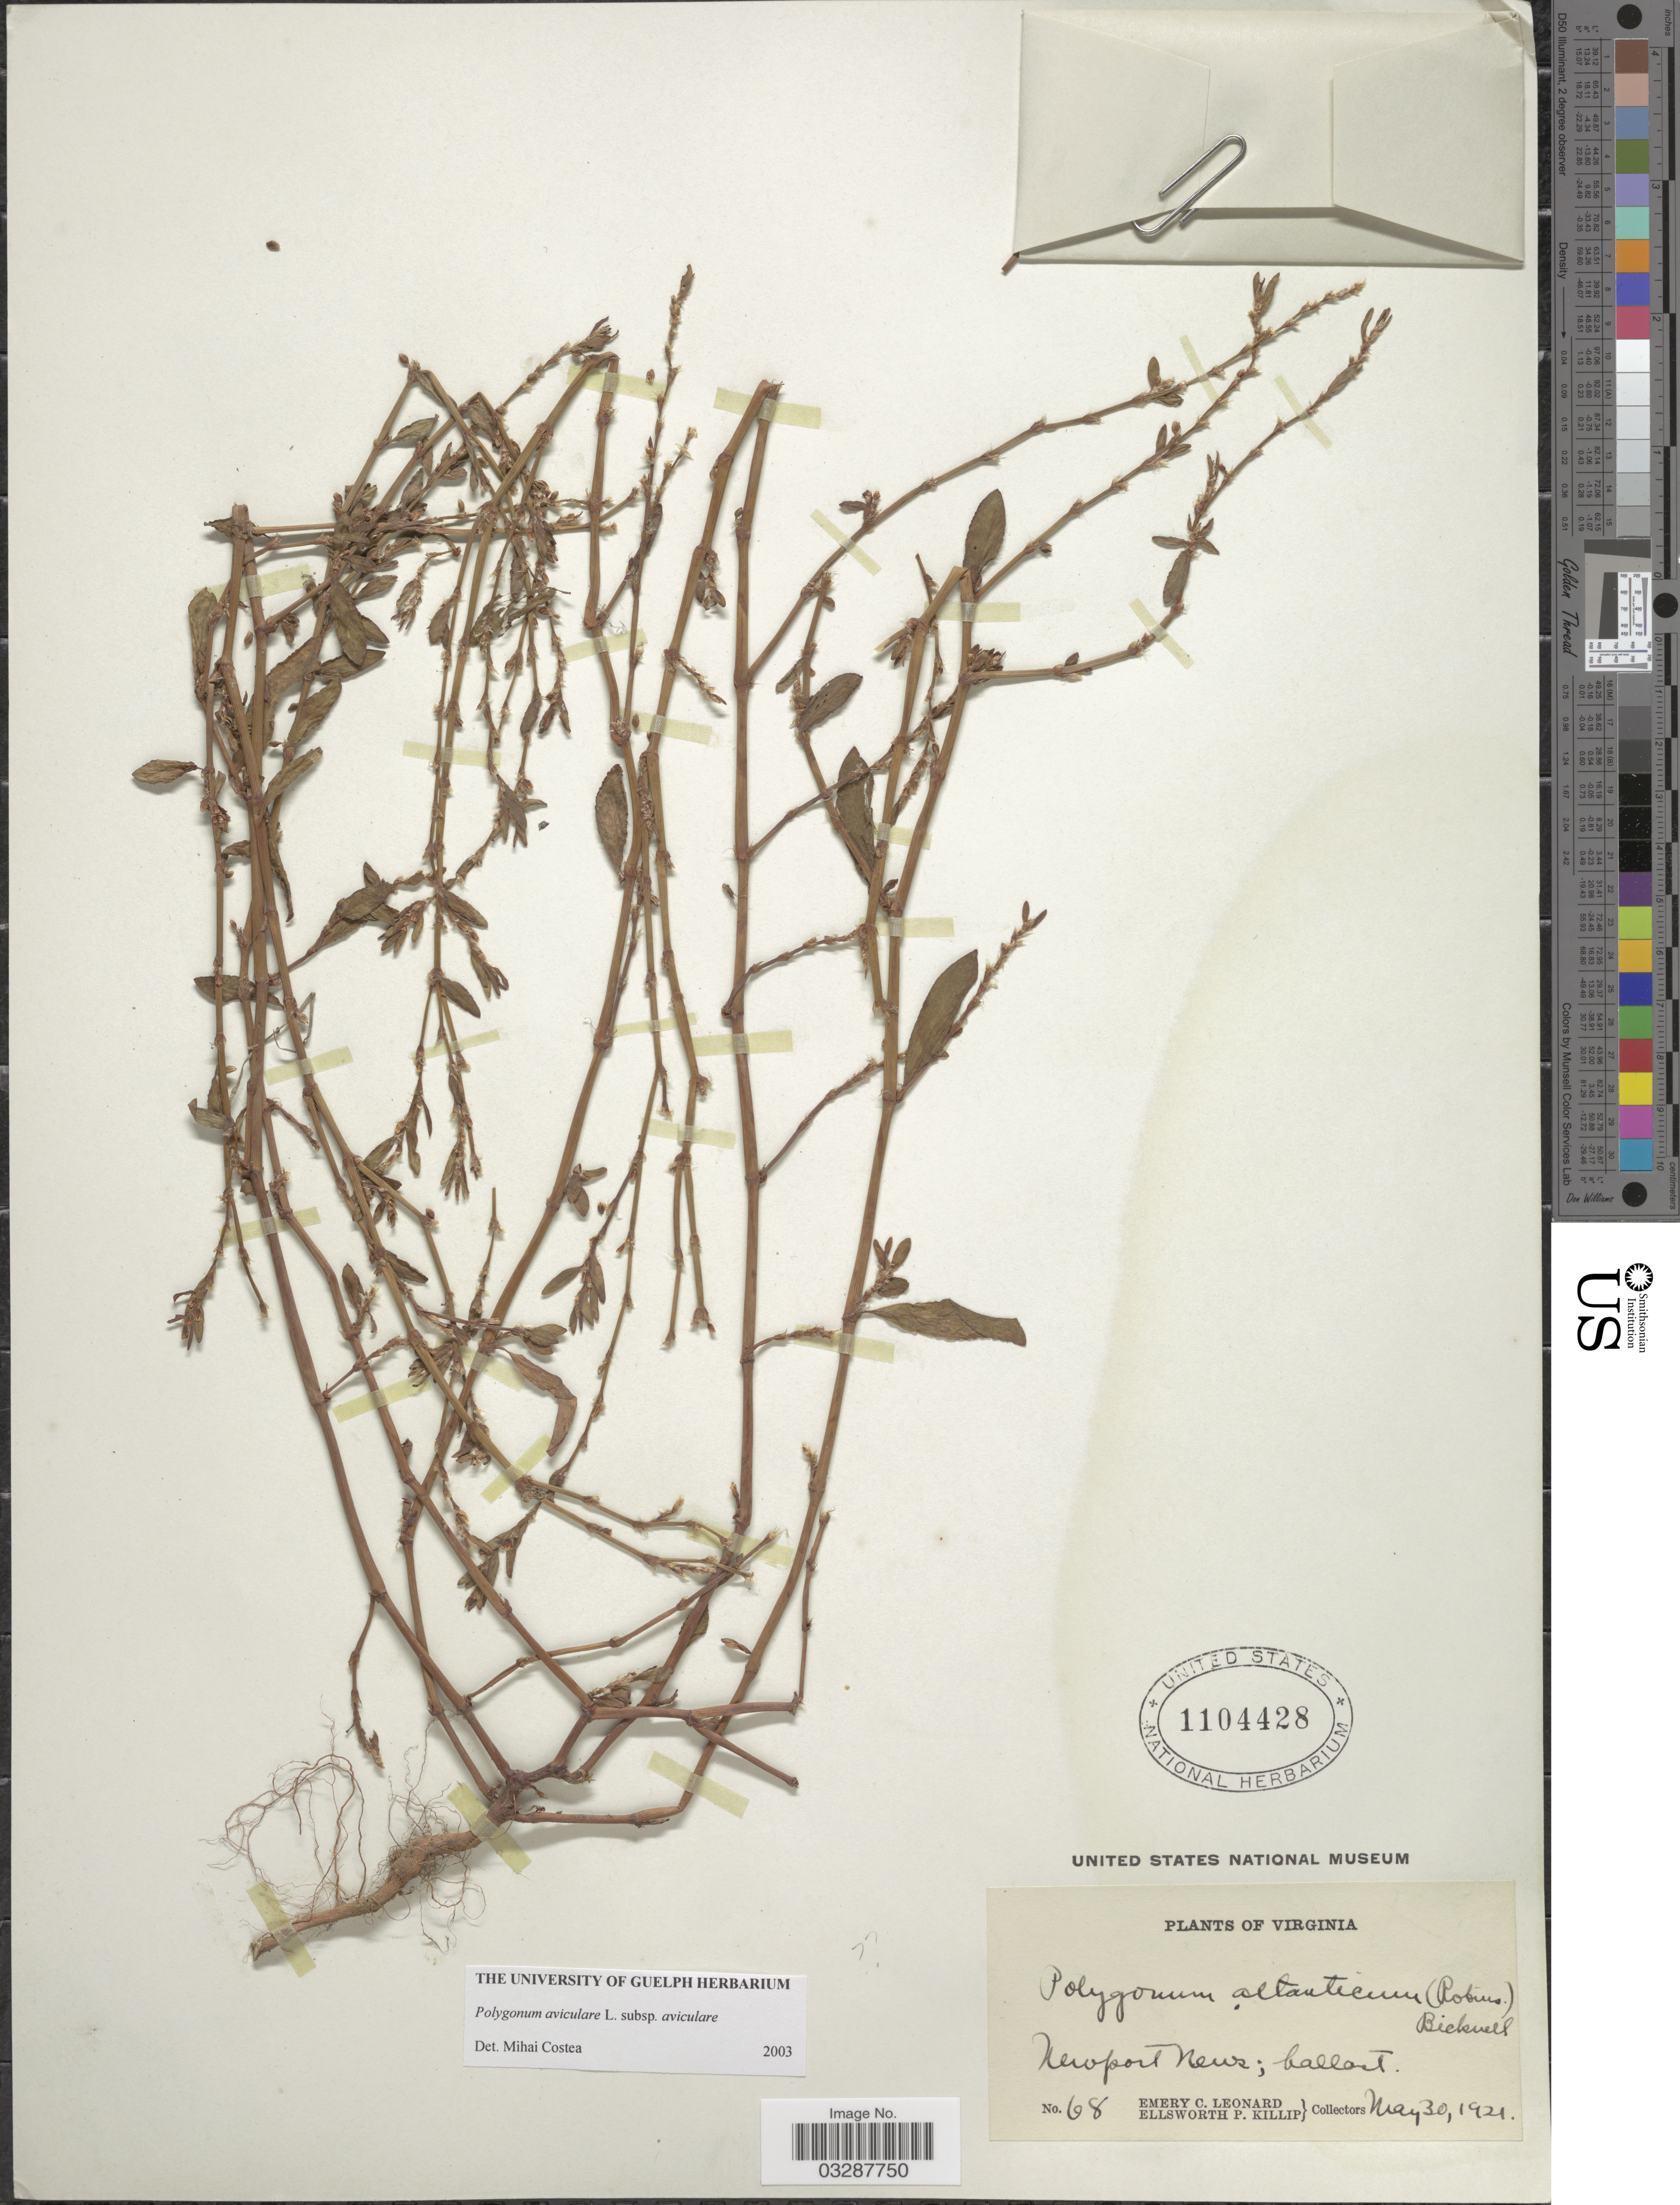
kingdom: Plantae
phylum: Tracheophyta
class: Magnoliopsida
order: Caryophyllales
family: Polygonaceae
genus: Polygonum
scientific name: Polygonum aviculare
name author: L.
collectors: E. C. Leonard & E. P. Killip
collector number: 68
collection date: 1921-05-30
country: United States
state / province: Virginia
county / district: City of Newport News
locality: Newport News; ballast.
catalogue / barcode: US 1104428